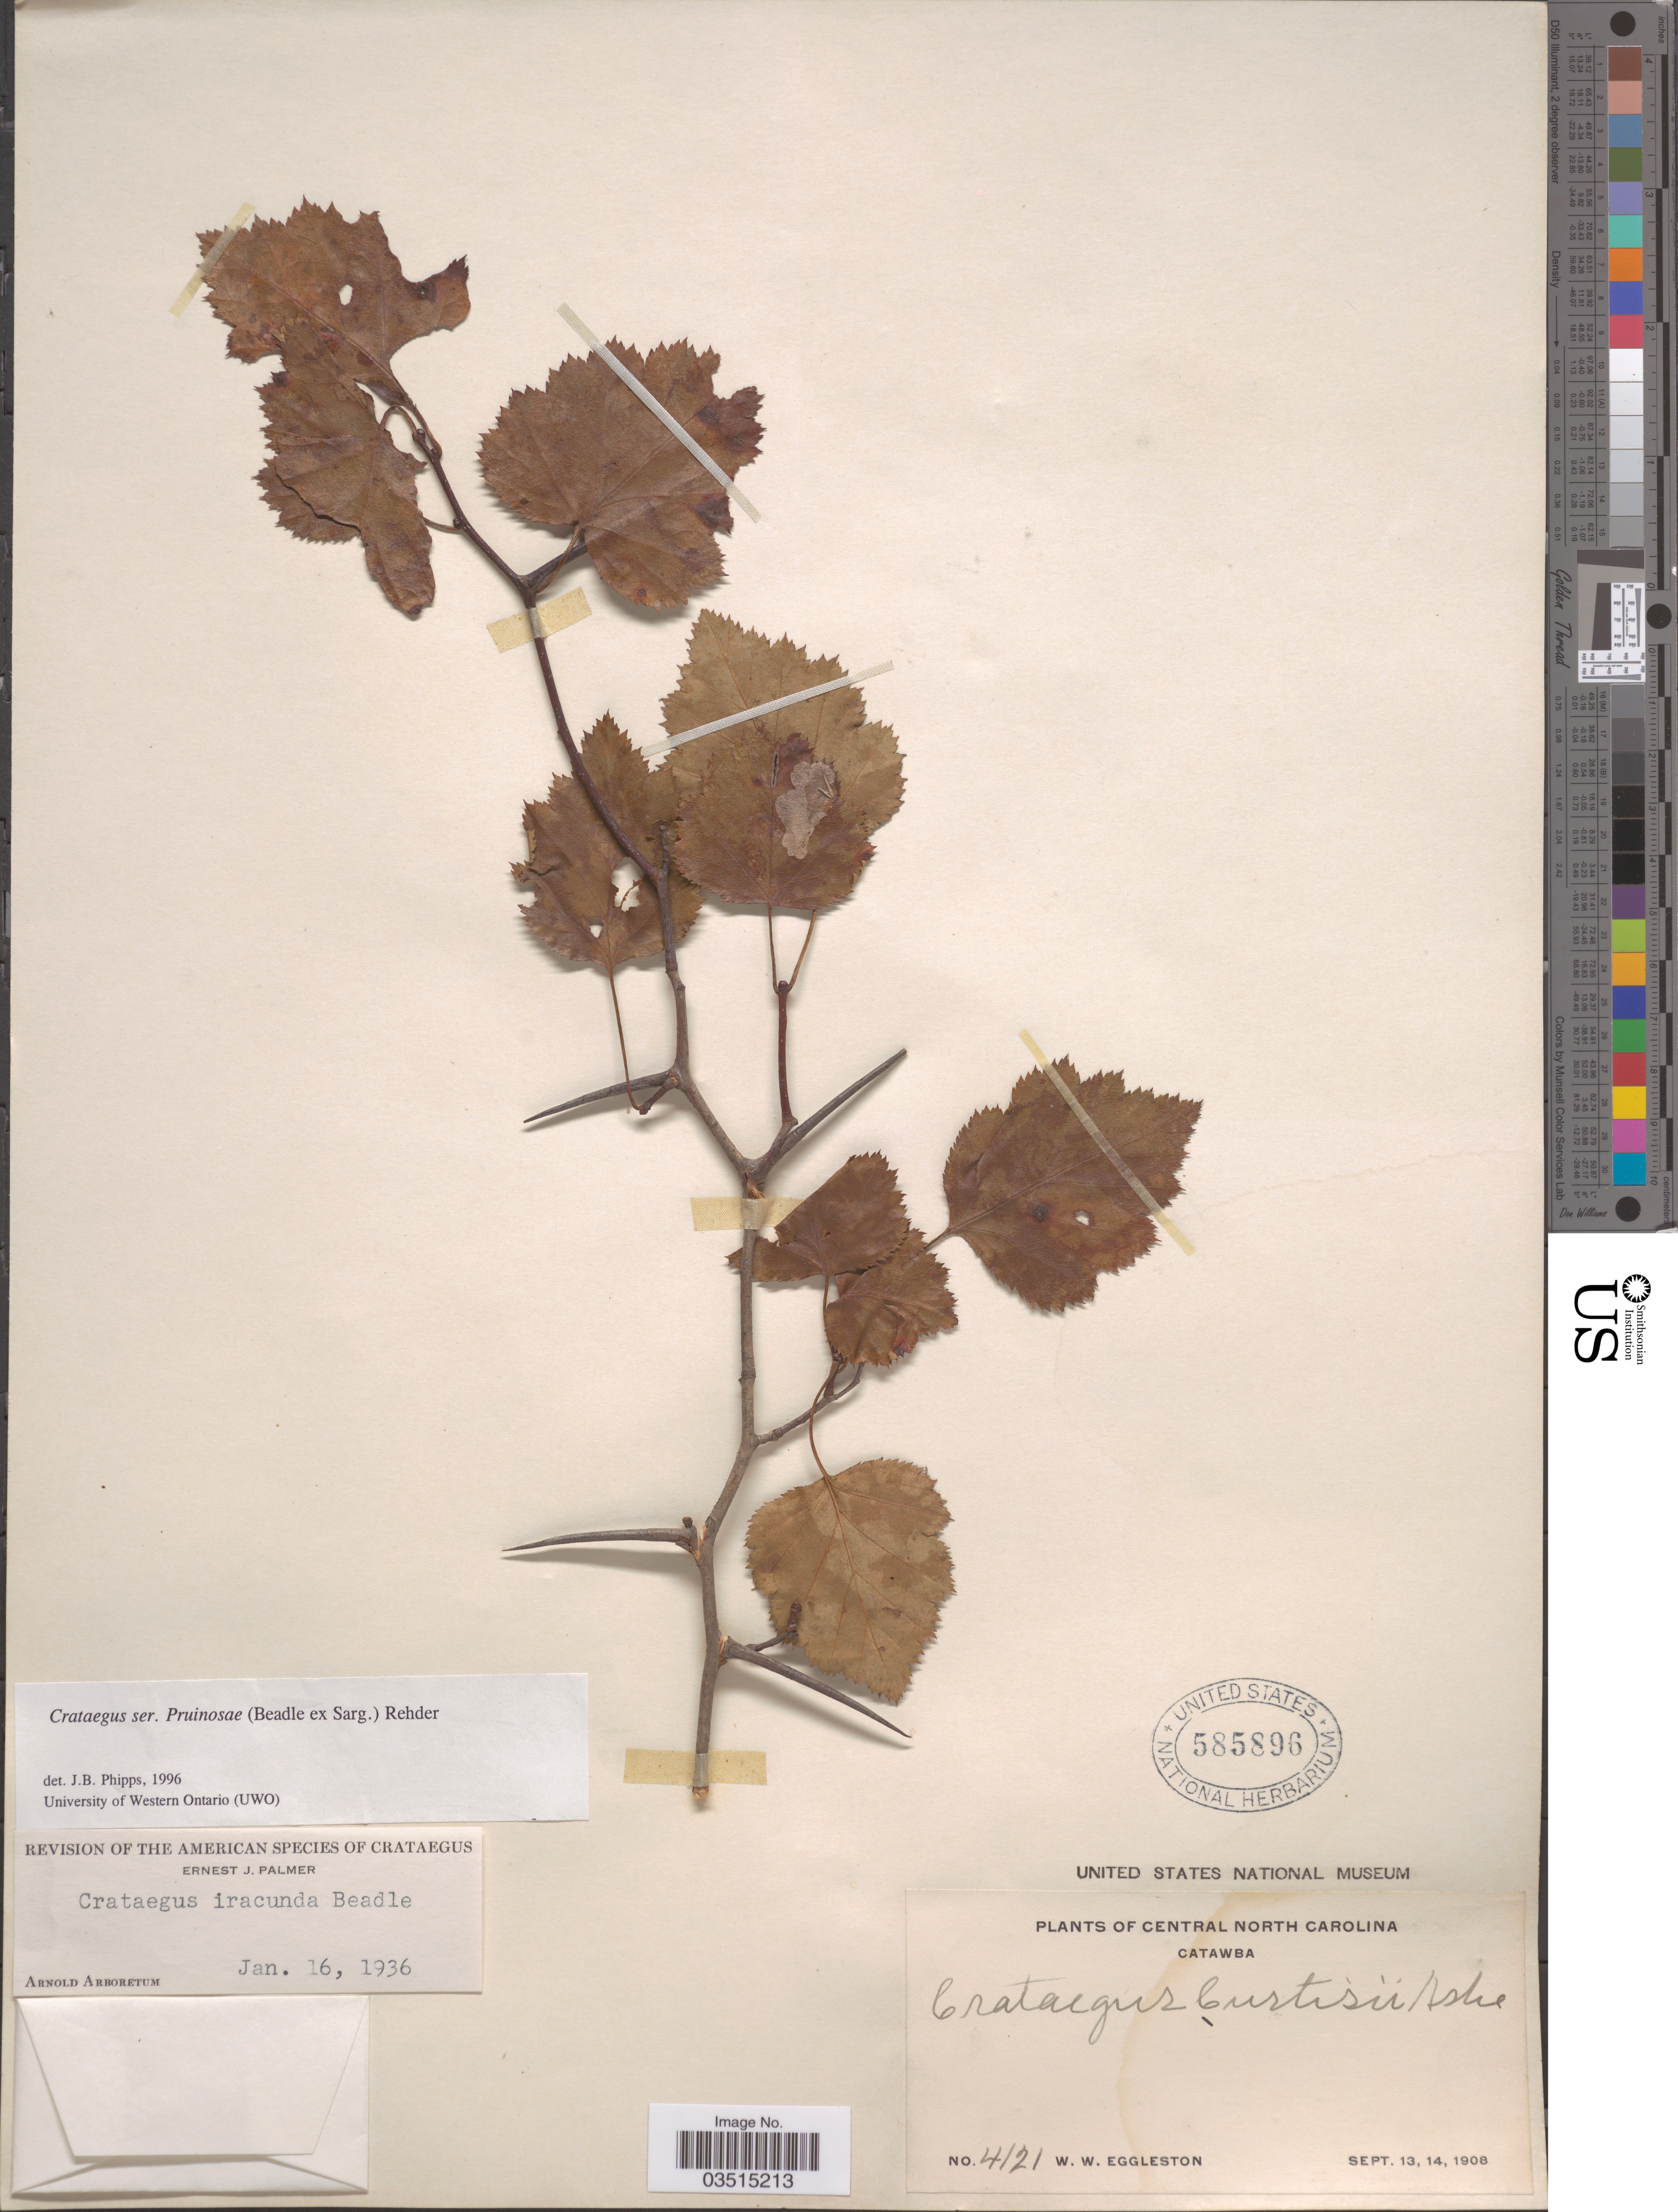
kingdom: Plantae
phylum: Tracheophyta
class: Magnoliopsida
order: Rosales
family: Rosaceae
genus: Crataegus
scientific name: Crataegus iracunda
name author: Beadle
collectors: W. W. Eggleston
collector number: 4121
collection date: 1908-09-13/1908-09-14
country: United States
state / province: North Carolina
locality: Central North Carolina. Catawba.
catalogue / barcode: US 585896